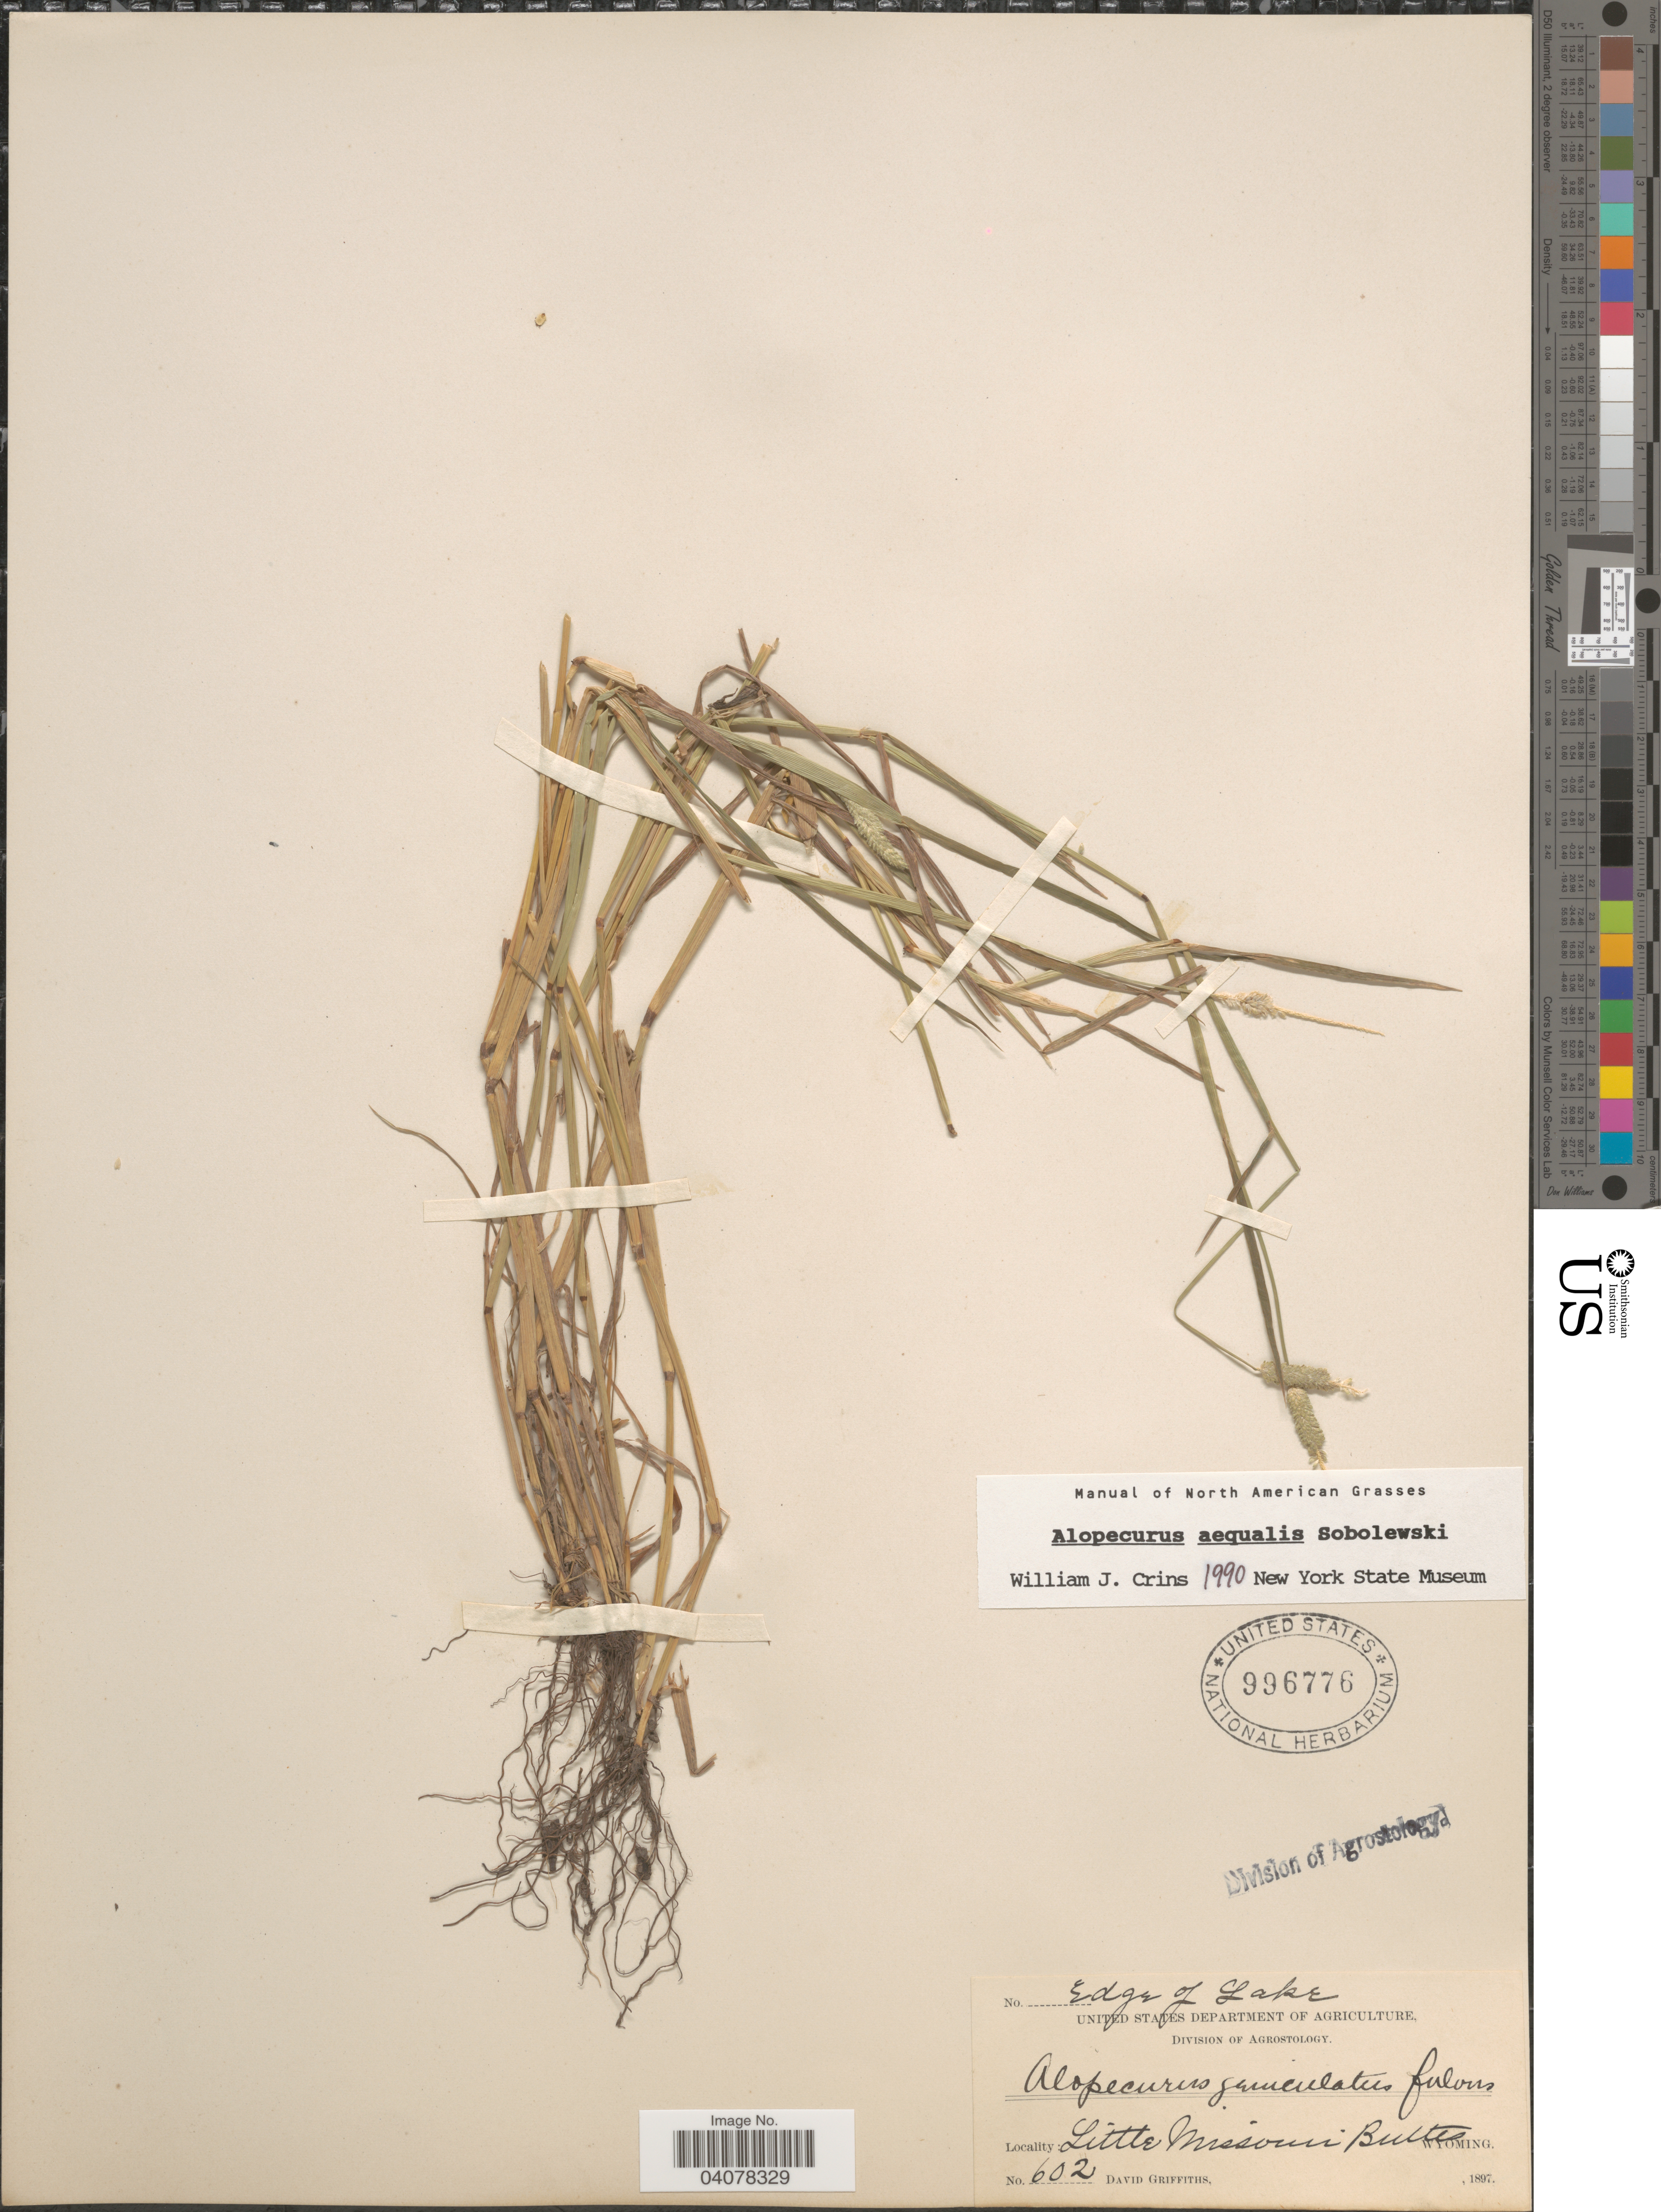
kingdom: Plantae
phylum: Tracheophyta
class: Liliopsida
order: Poales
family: Poaceae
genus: Alopecurus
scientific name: Alopecurus aequalis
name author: Sobol.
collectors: D. Griffiths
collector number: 602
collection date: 1897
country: United States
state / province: Wyoming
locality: Edge of Lake. Little Missouri Buttes.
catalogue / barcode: US 996776